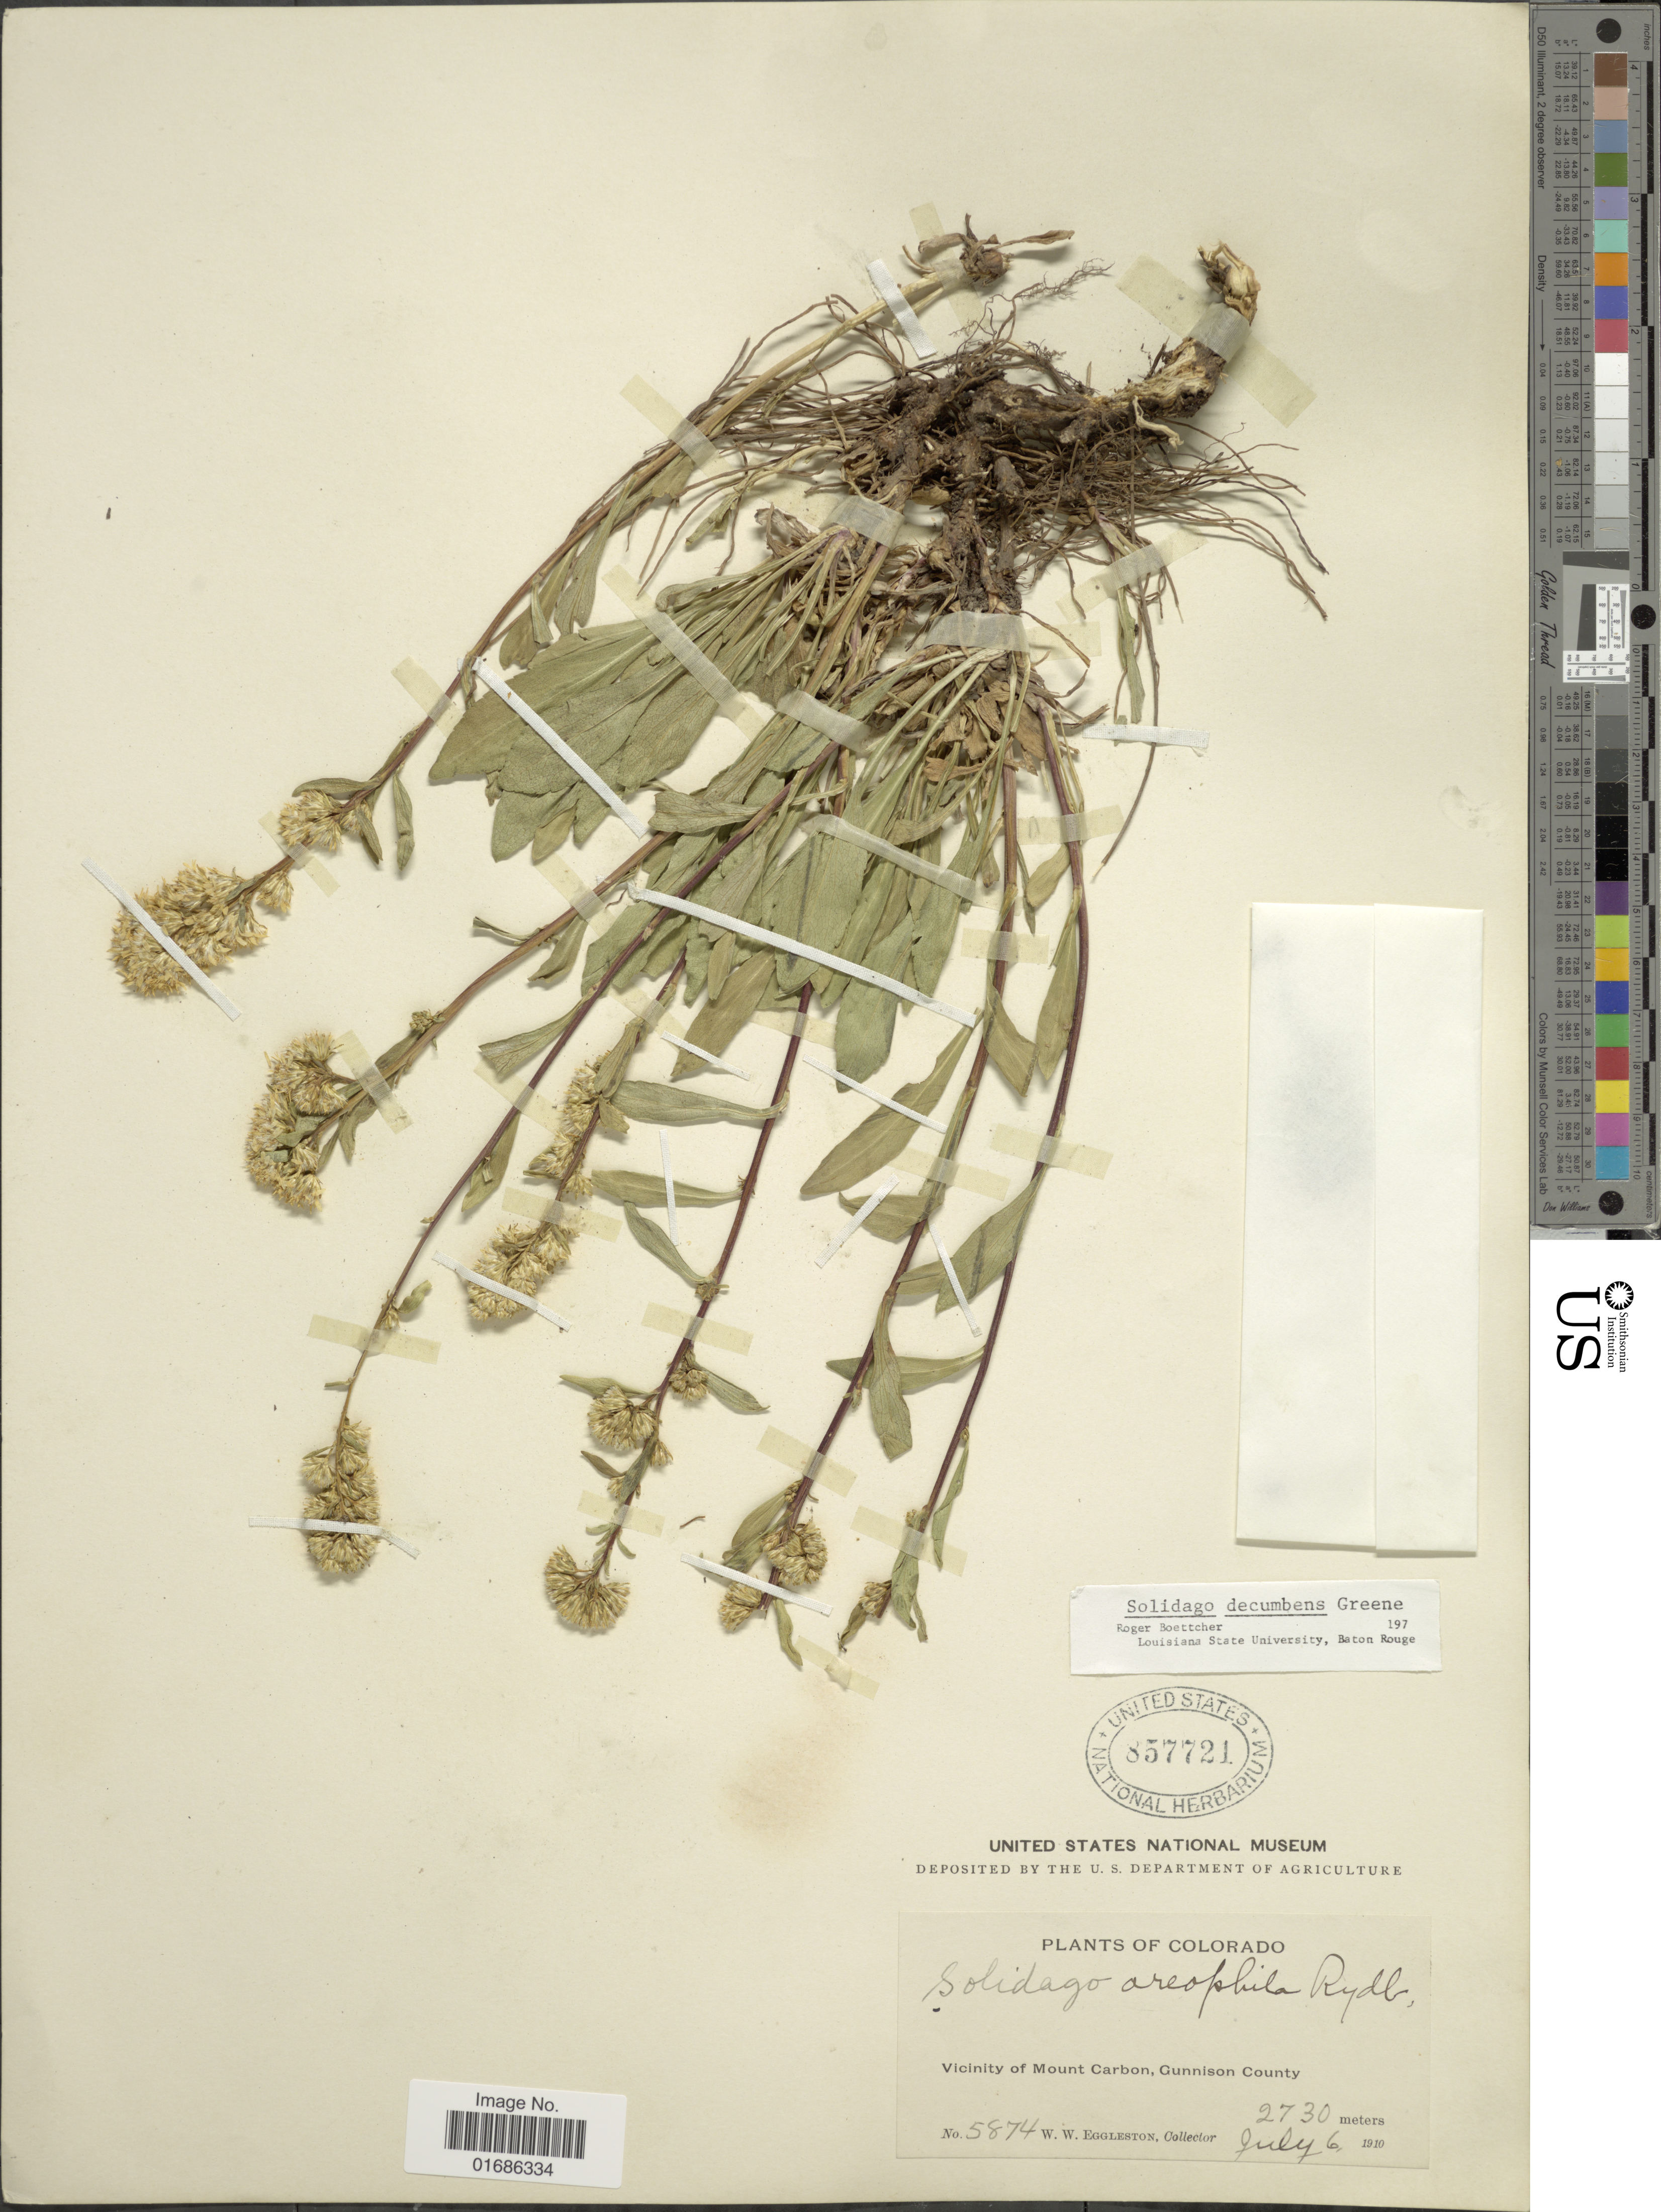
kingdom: Plantae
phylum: Tracheophyta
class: Magnoliopsida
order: Asterales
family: Asteraceae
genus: Solidago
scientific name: Solidago decumbens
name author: Greene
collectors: W. W. Eggleston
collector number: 5874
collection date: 1910-07-06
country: United States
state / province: Colorado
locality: Vicinity of Mount Carbon, Gunnison County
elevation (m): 2730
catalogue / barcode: US 857721